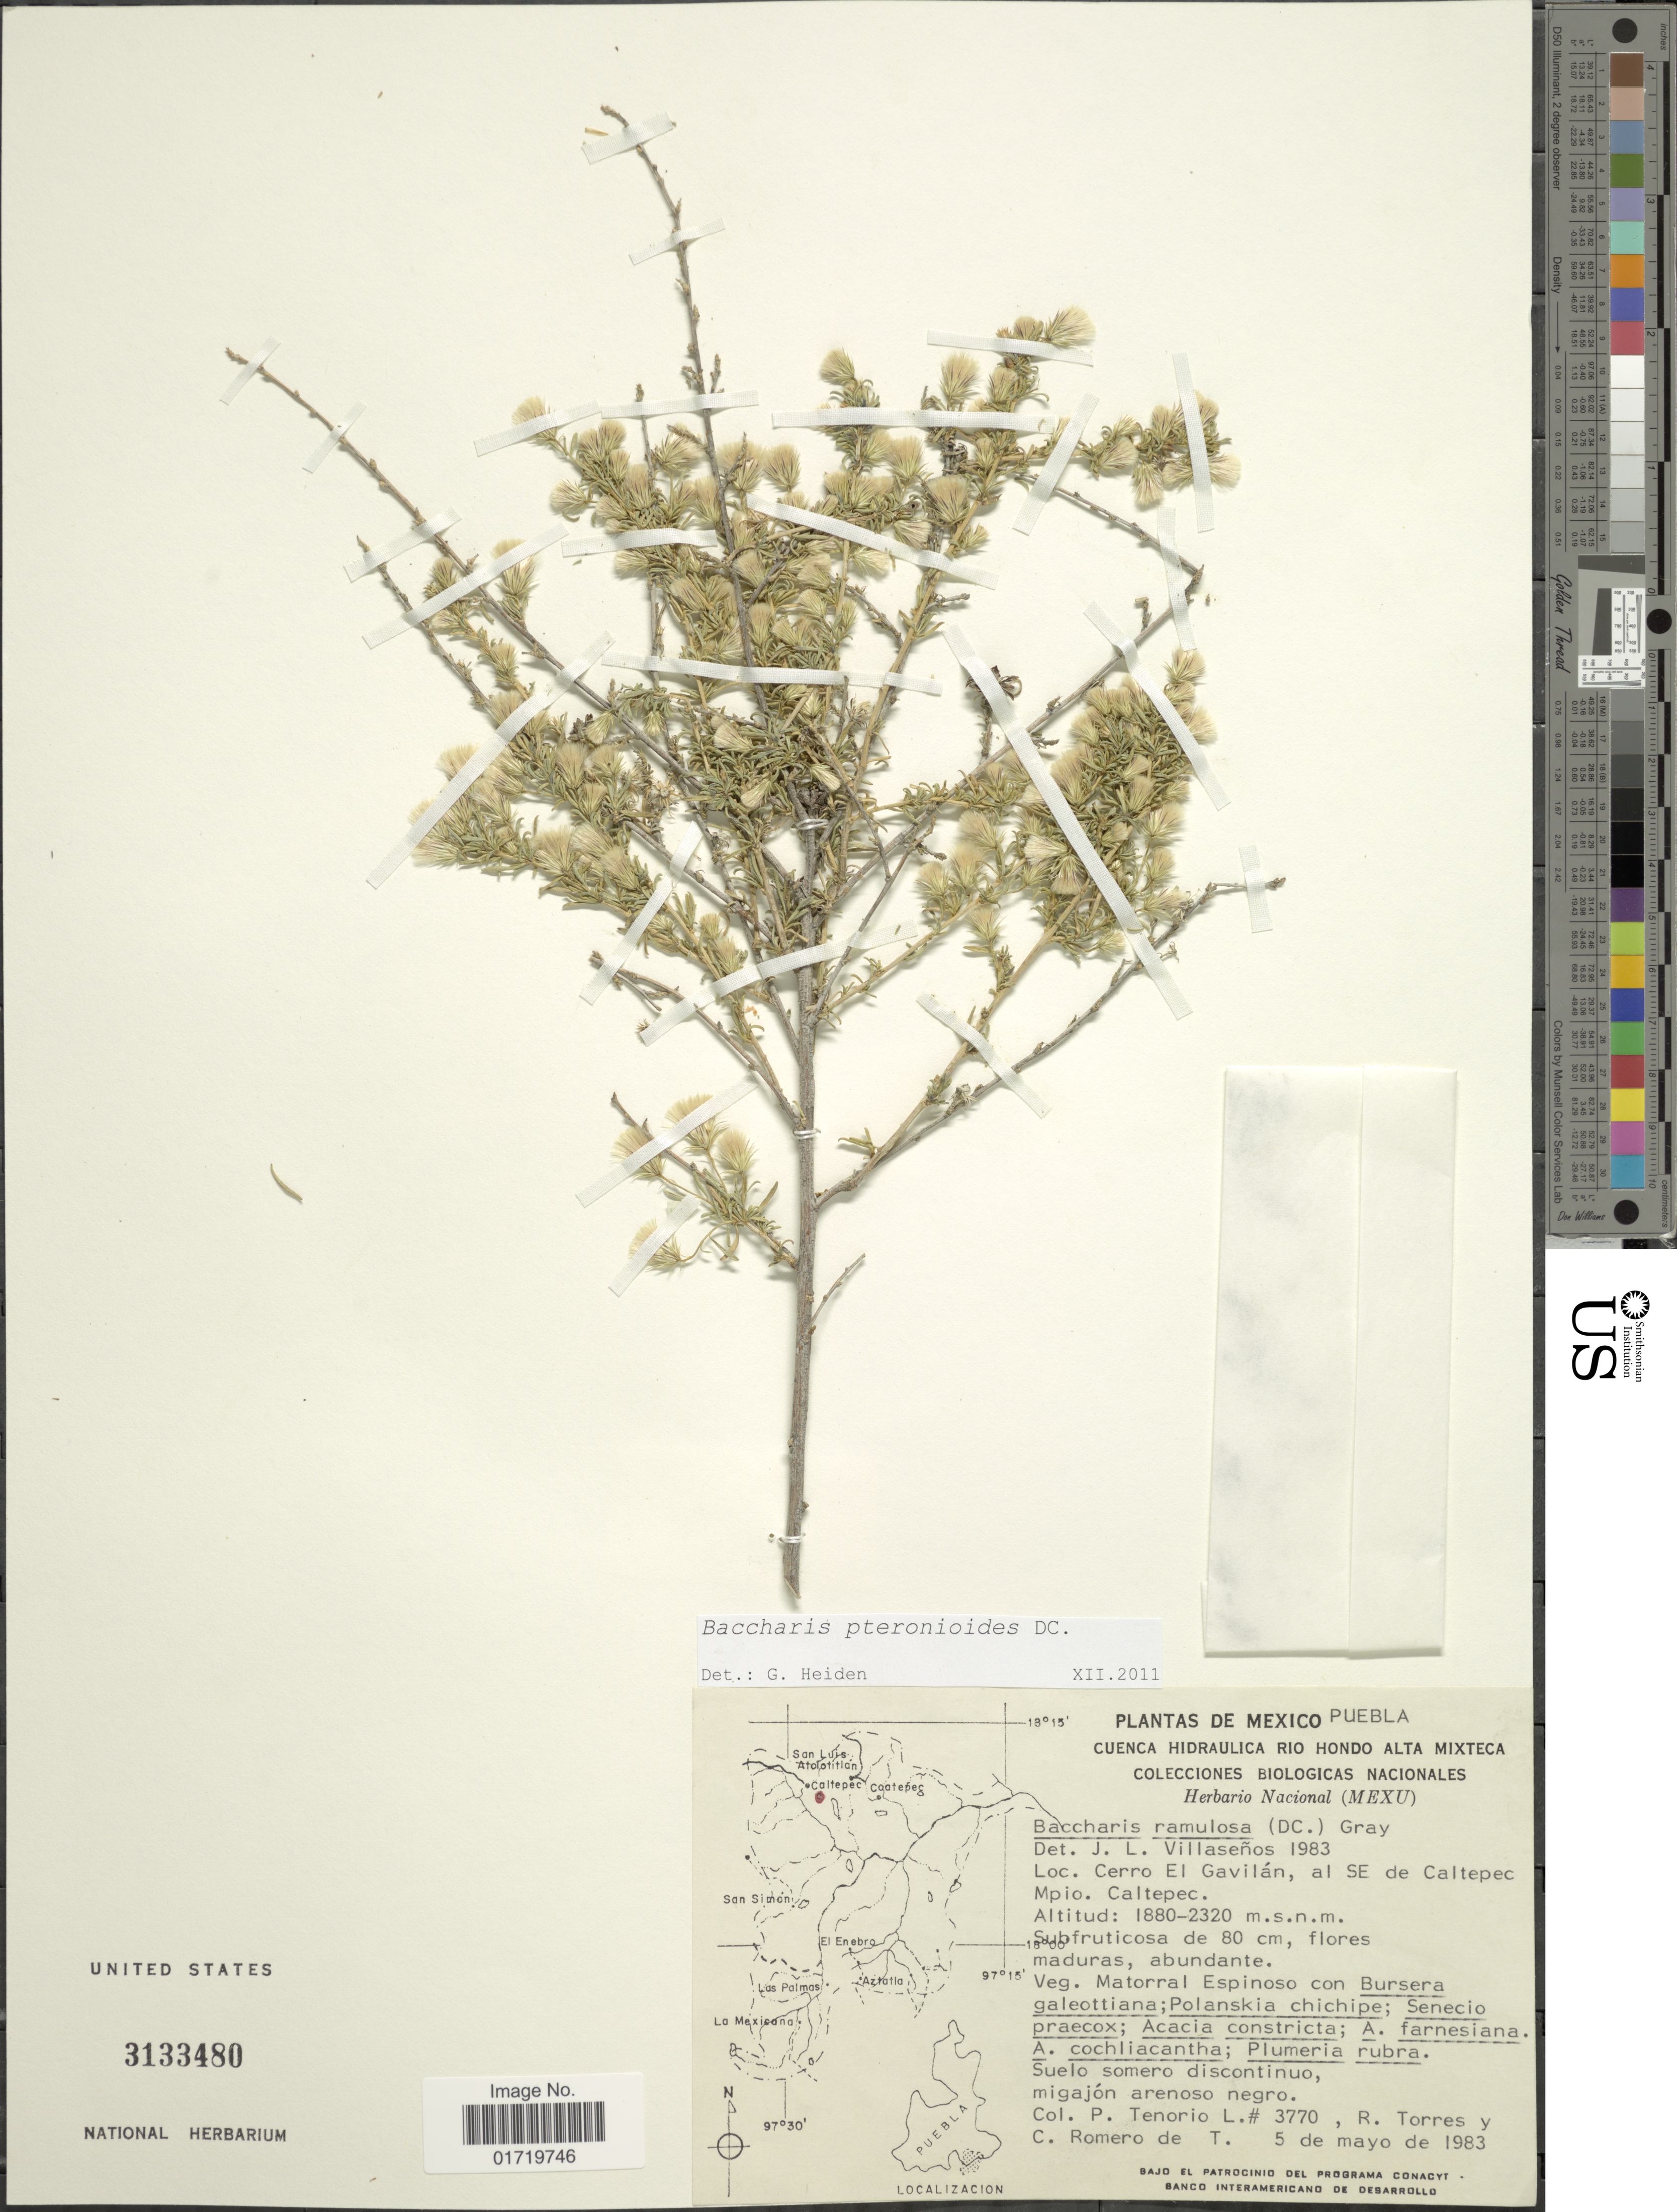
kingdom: Plantae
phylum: Tracheophyta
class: Magnoliopsida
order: Asterales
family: Asteraceae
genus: Baccharis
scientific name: Baccharis pteronioides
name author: DC.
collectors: P. Tenorio L., R. Torres & C. Romero de T.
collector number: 3370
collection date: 1983-05-05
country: Mexico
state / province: Puebla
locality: Cerro El Gavilan, al SE de Caltepec, Mpio, Caltepec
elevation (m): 1880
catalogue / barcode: US 3133480